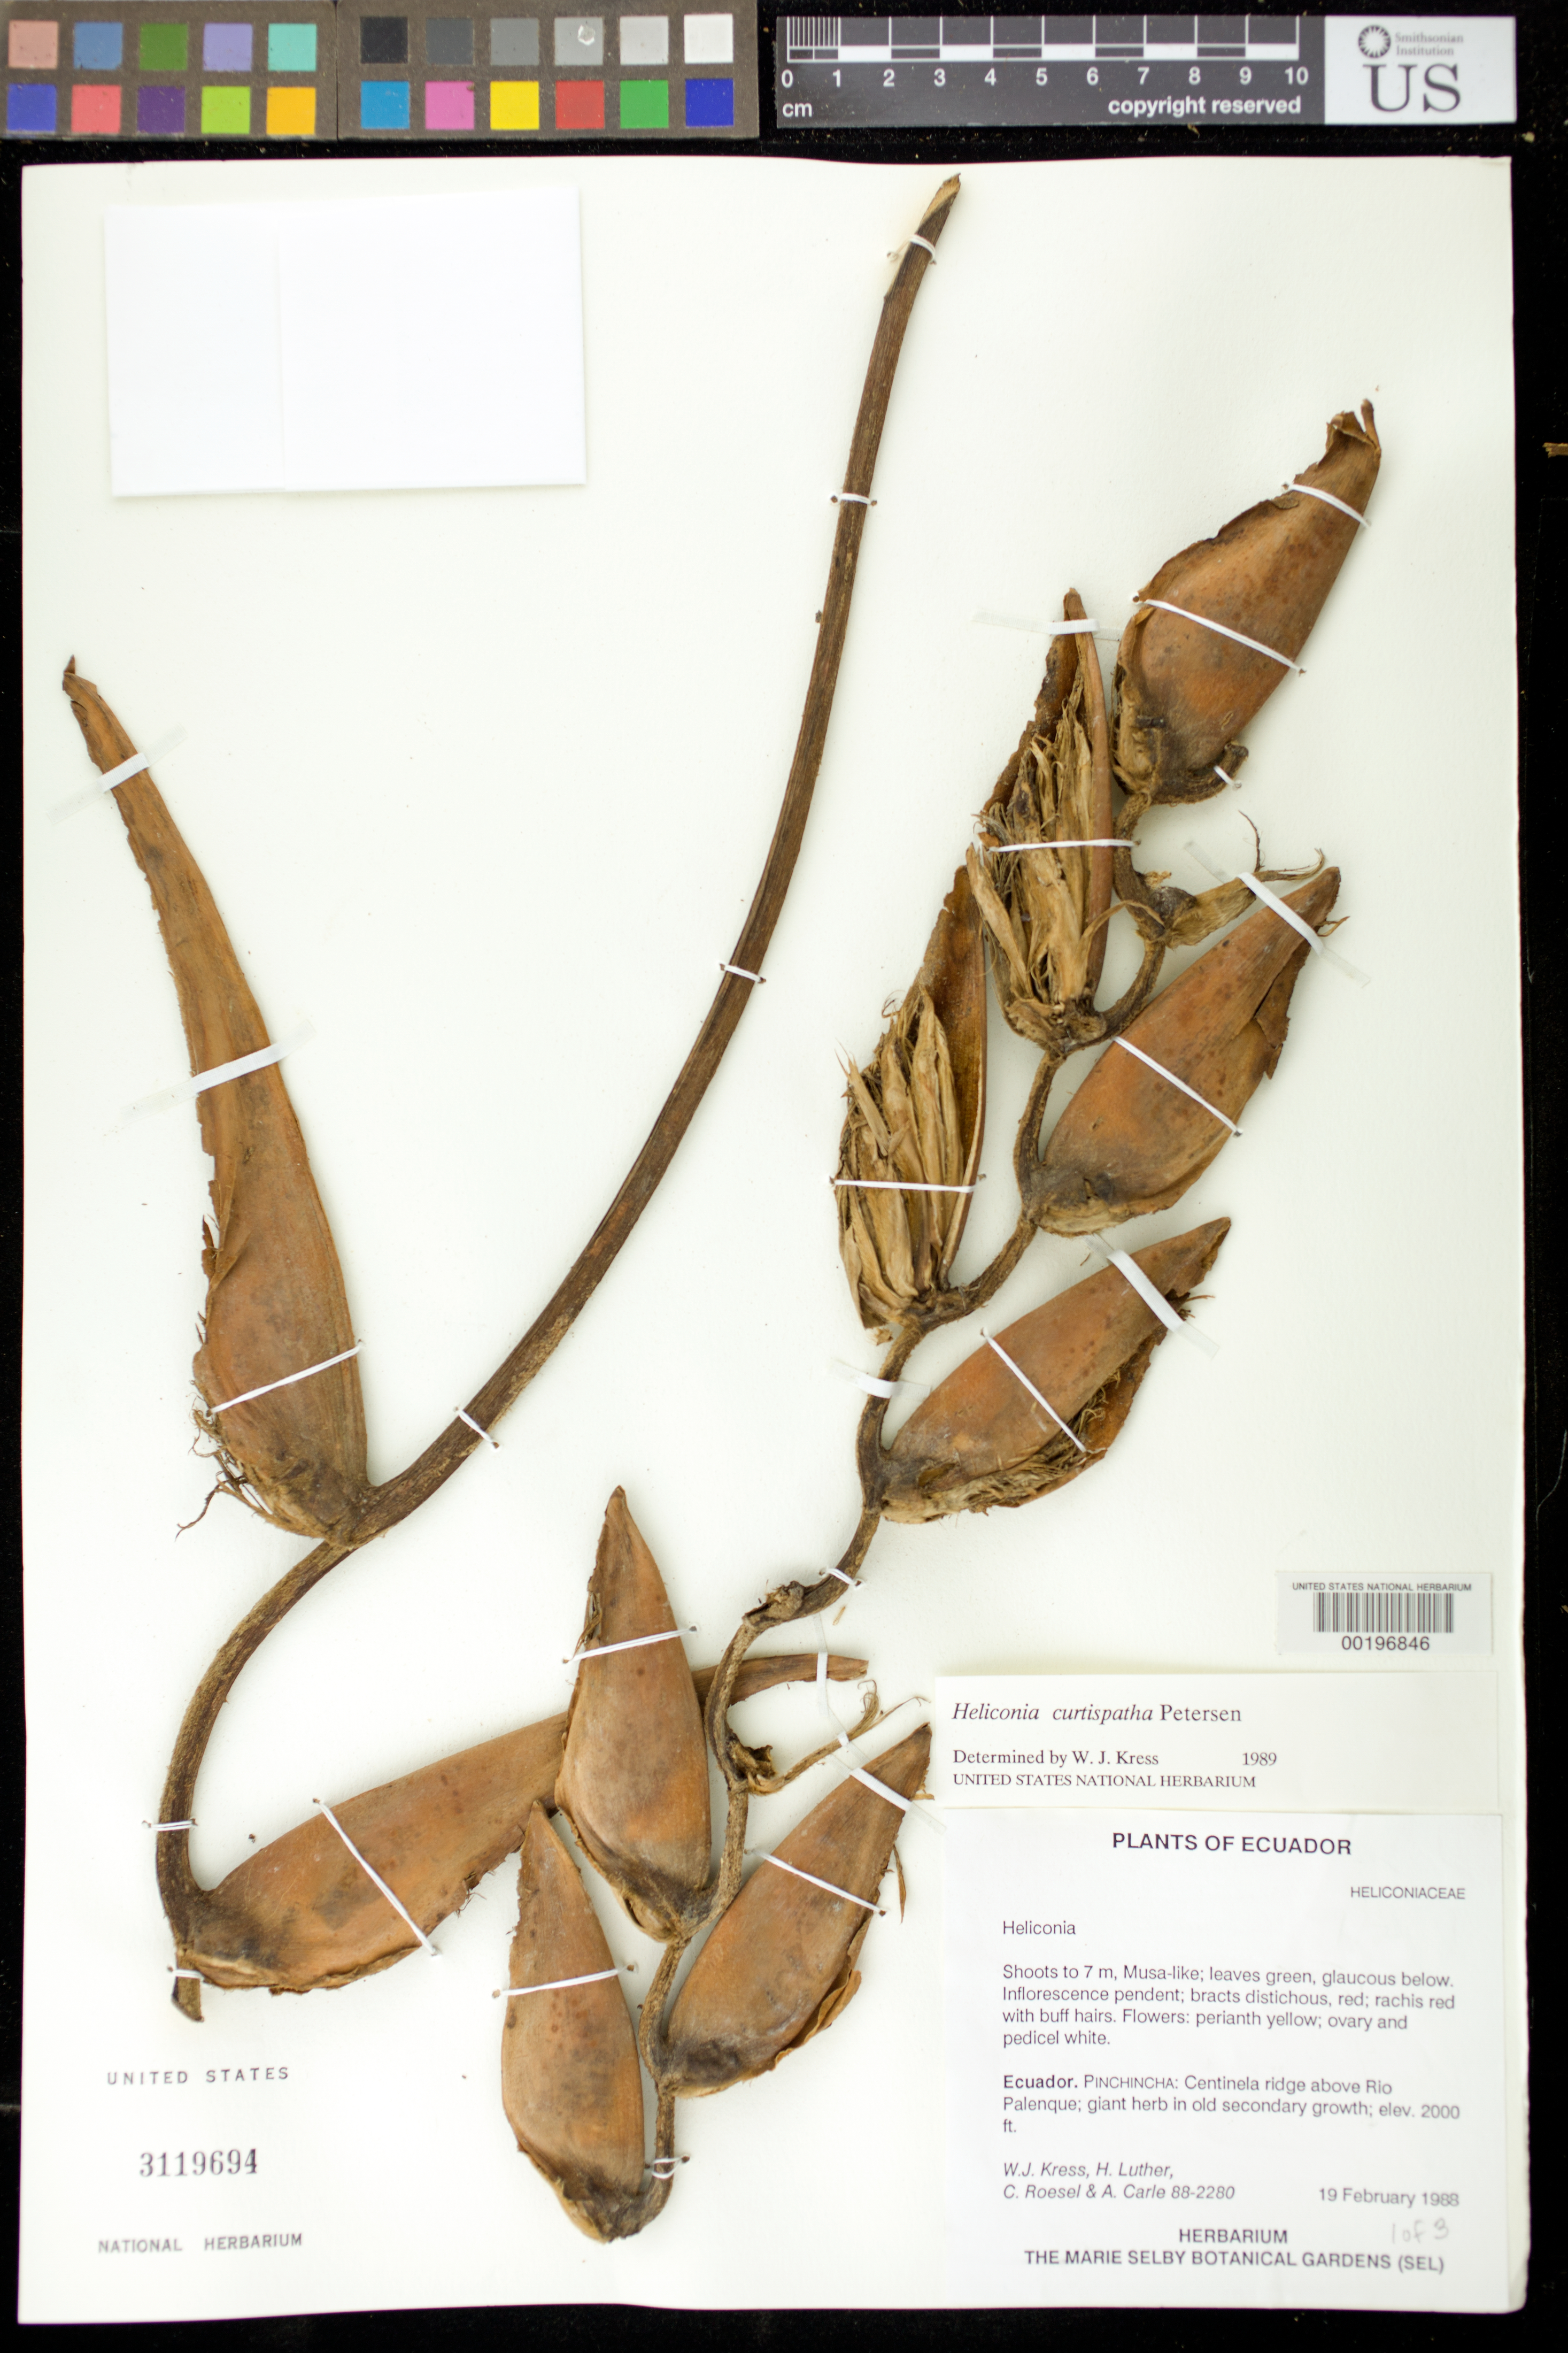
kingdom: Plantae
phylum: Tracheophyta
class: Liliopsida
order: Zingiberales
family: Heliconiaceae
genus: Heliconia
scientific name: Heliconia curtispatha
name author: Petersen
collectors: W. J. Kress, Harry E. Luther, C. S. Roesel & A. Carle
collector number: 88-2280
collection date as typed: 19 Feb 1988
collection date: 1988-02-19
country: Ecuador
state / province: Pichincha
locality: Centinela ridge above Rio palenque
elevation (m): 610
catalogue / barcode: US 3119694